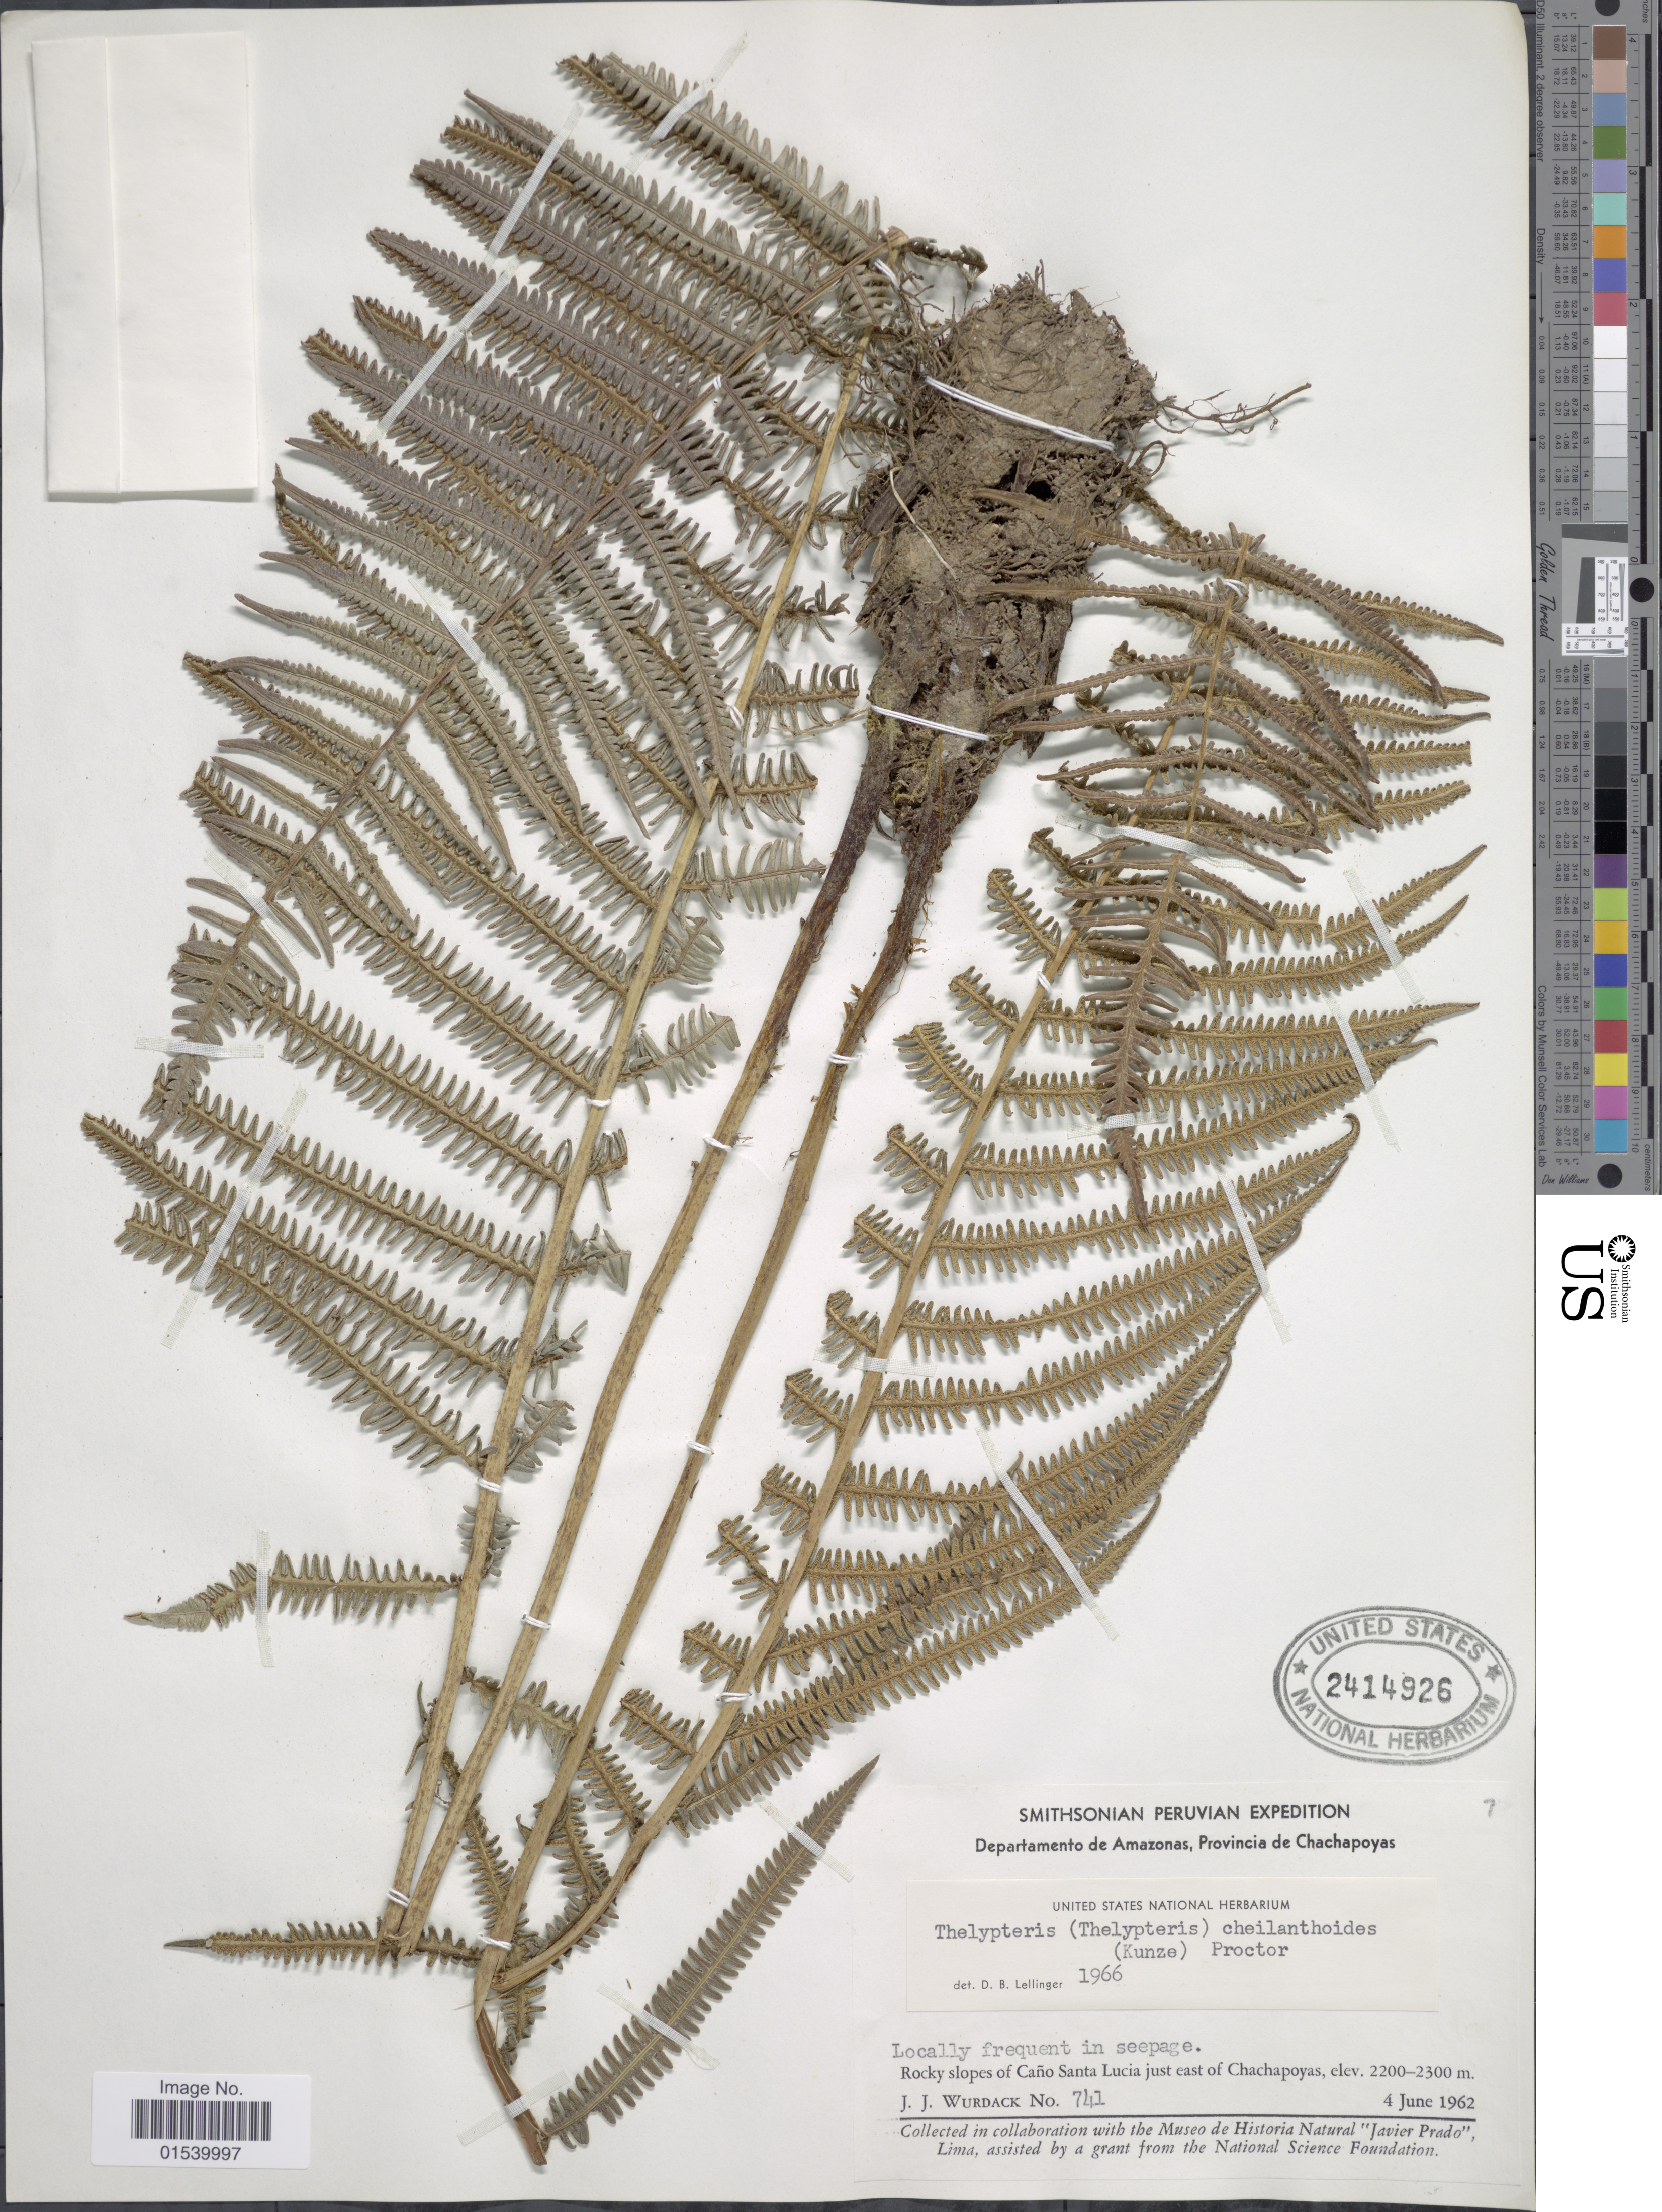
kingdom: Plantae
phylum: Tracheophyta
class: Polypodiopsida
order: Polypodiales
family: Thelypteridaceae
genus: Amauropelta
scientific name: Amauropelta cheilanthoides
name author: (Kunze) Á. Löve & D. Löve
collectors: J. J. Wurdack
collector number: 741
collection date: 1962-06-04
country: Peru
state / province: Amazonas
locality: Departamento de Amzaonas, Provincia de Chachapoyas, Rocky slopes of Caño Santa Lucia just east of Chachapoyas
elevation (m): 2200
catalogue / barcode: US 2414926